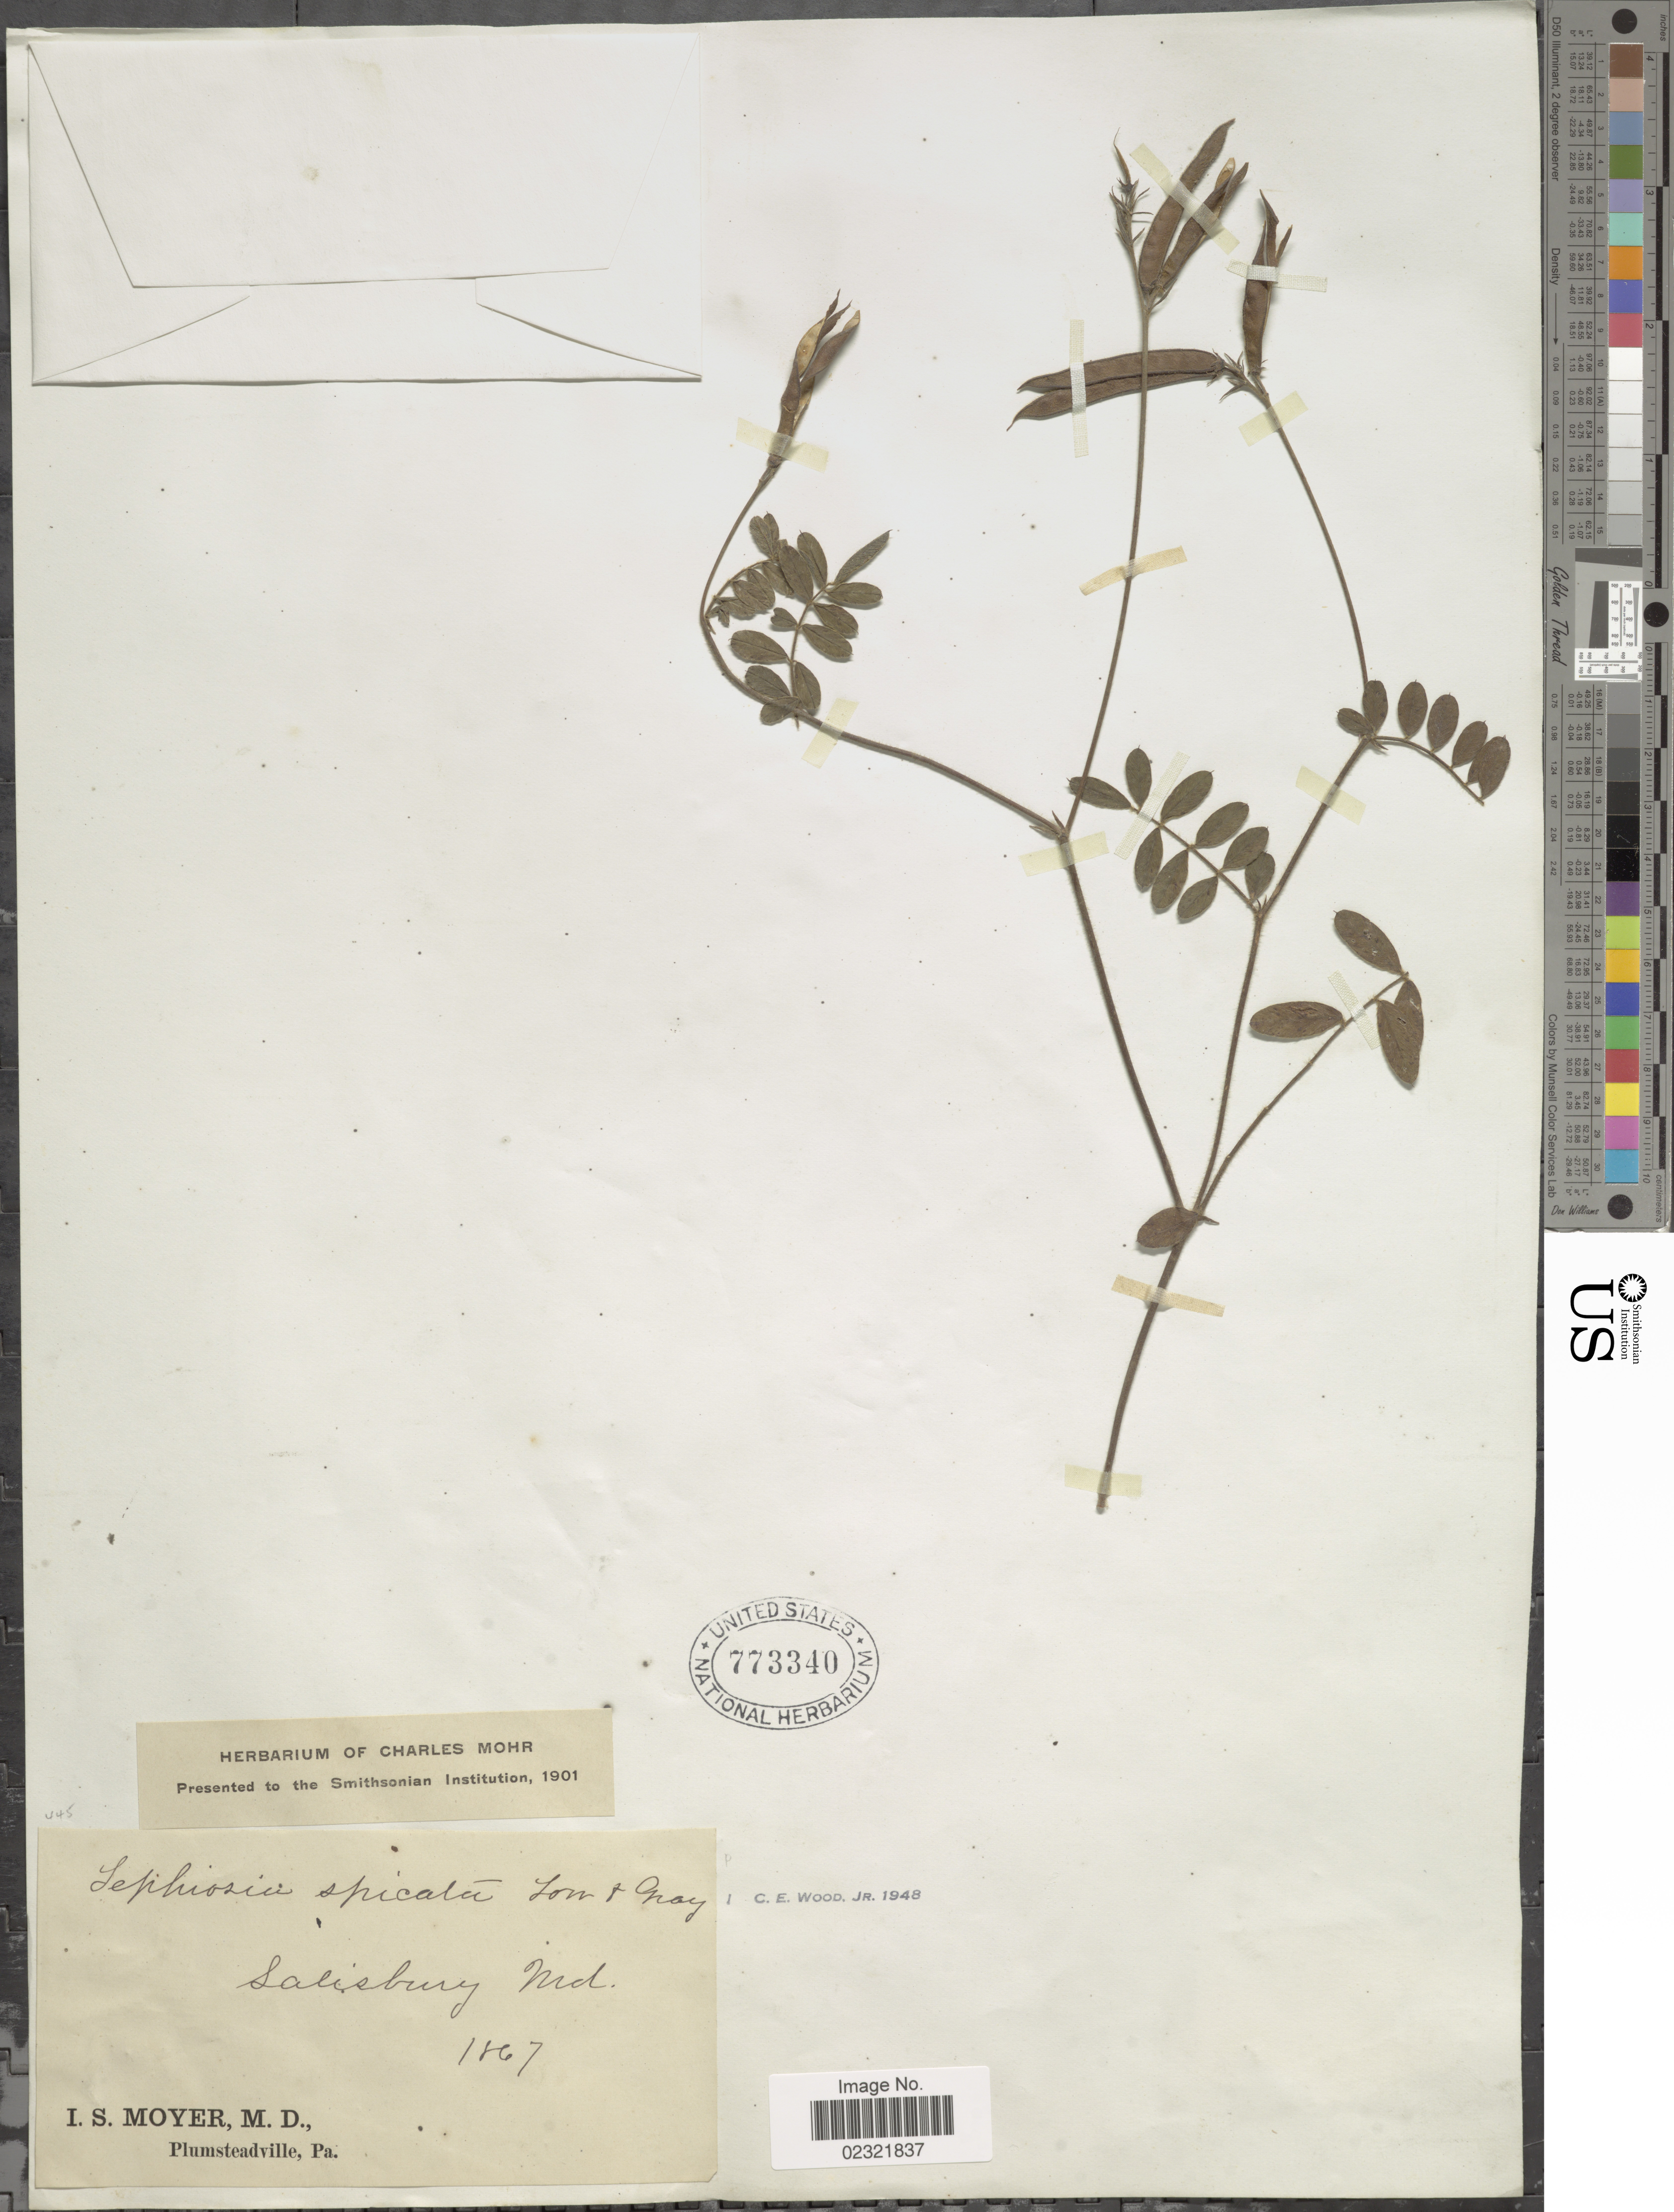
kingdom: Plantae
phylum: Tracheophyta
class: Magnoliopsida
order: Fabales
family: Fabaceae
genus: Tephrosia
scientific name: Tephrosia spicata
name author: (Walter) Torr. & A. Gray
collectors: I. S. Moyer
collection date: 1867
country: United States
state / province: Maryland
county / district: Wicomico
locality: Salisbury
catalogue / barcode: US 773340